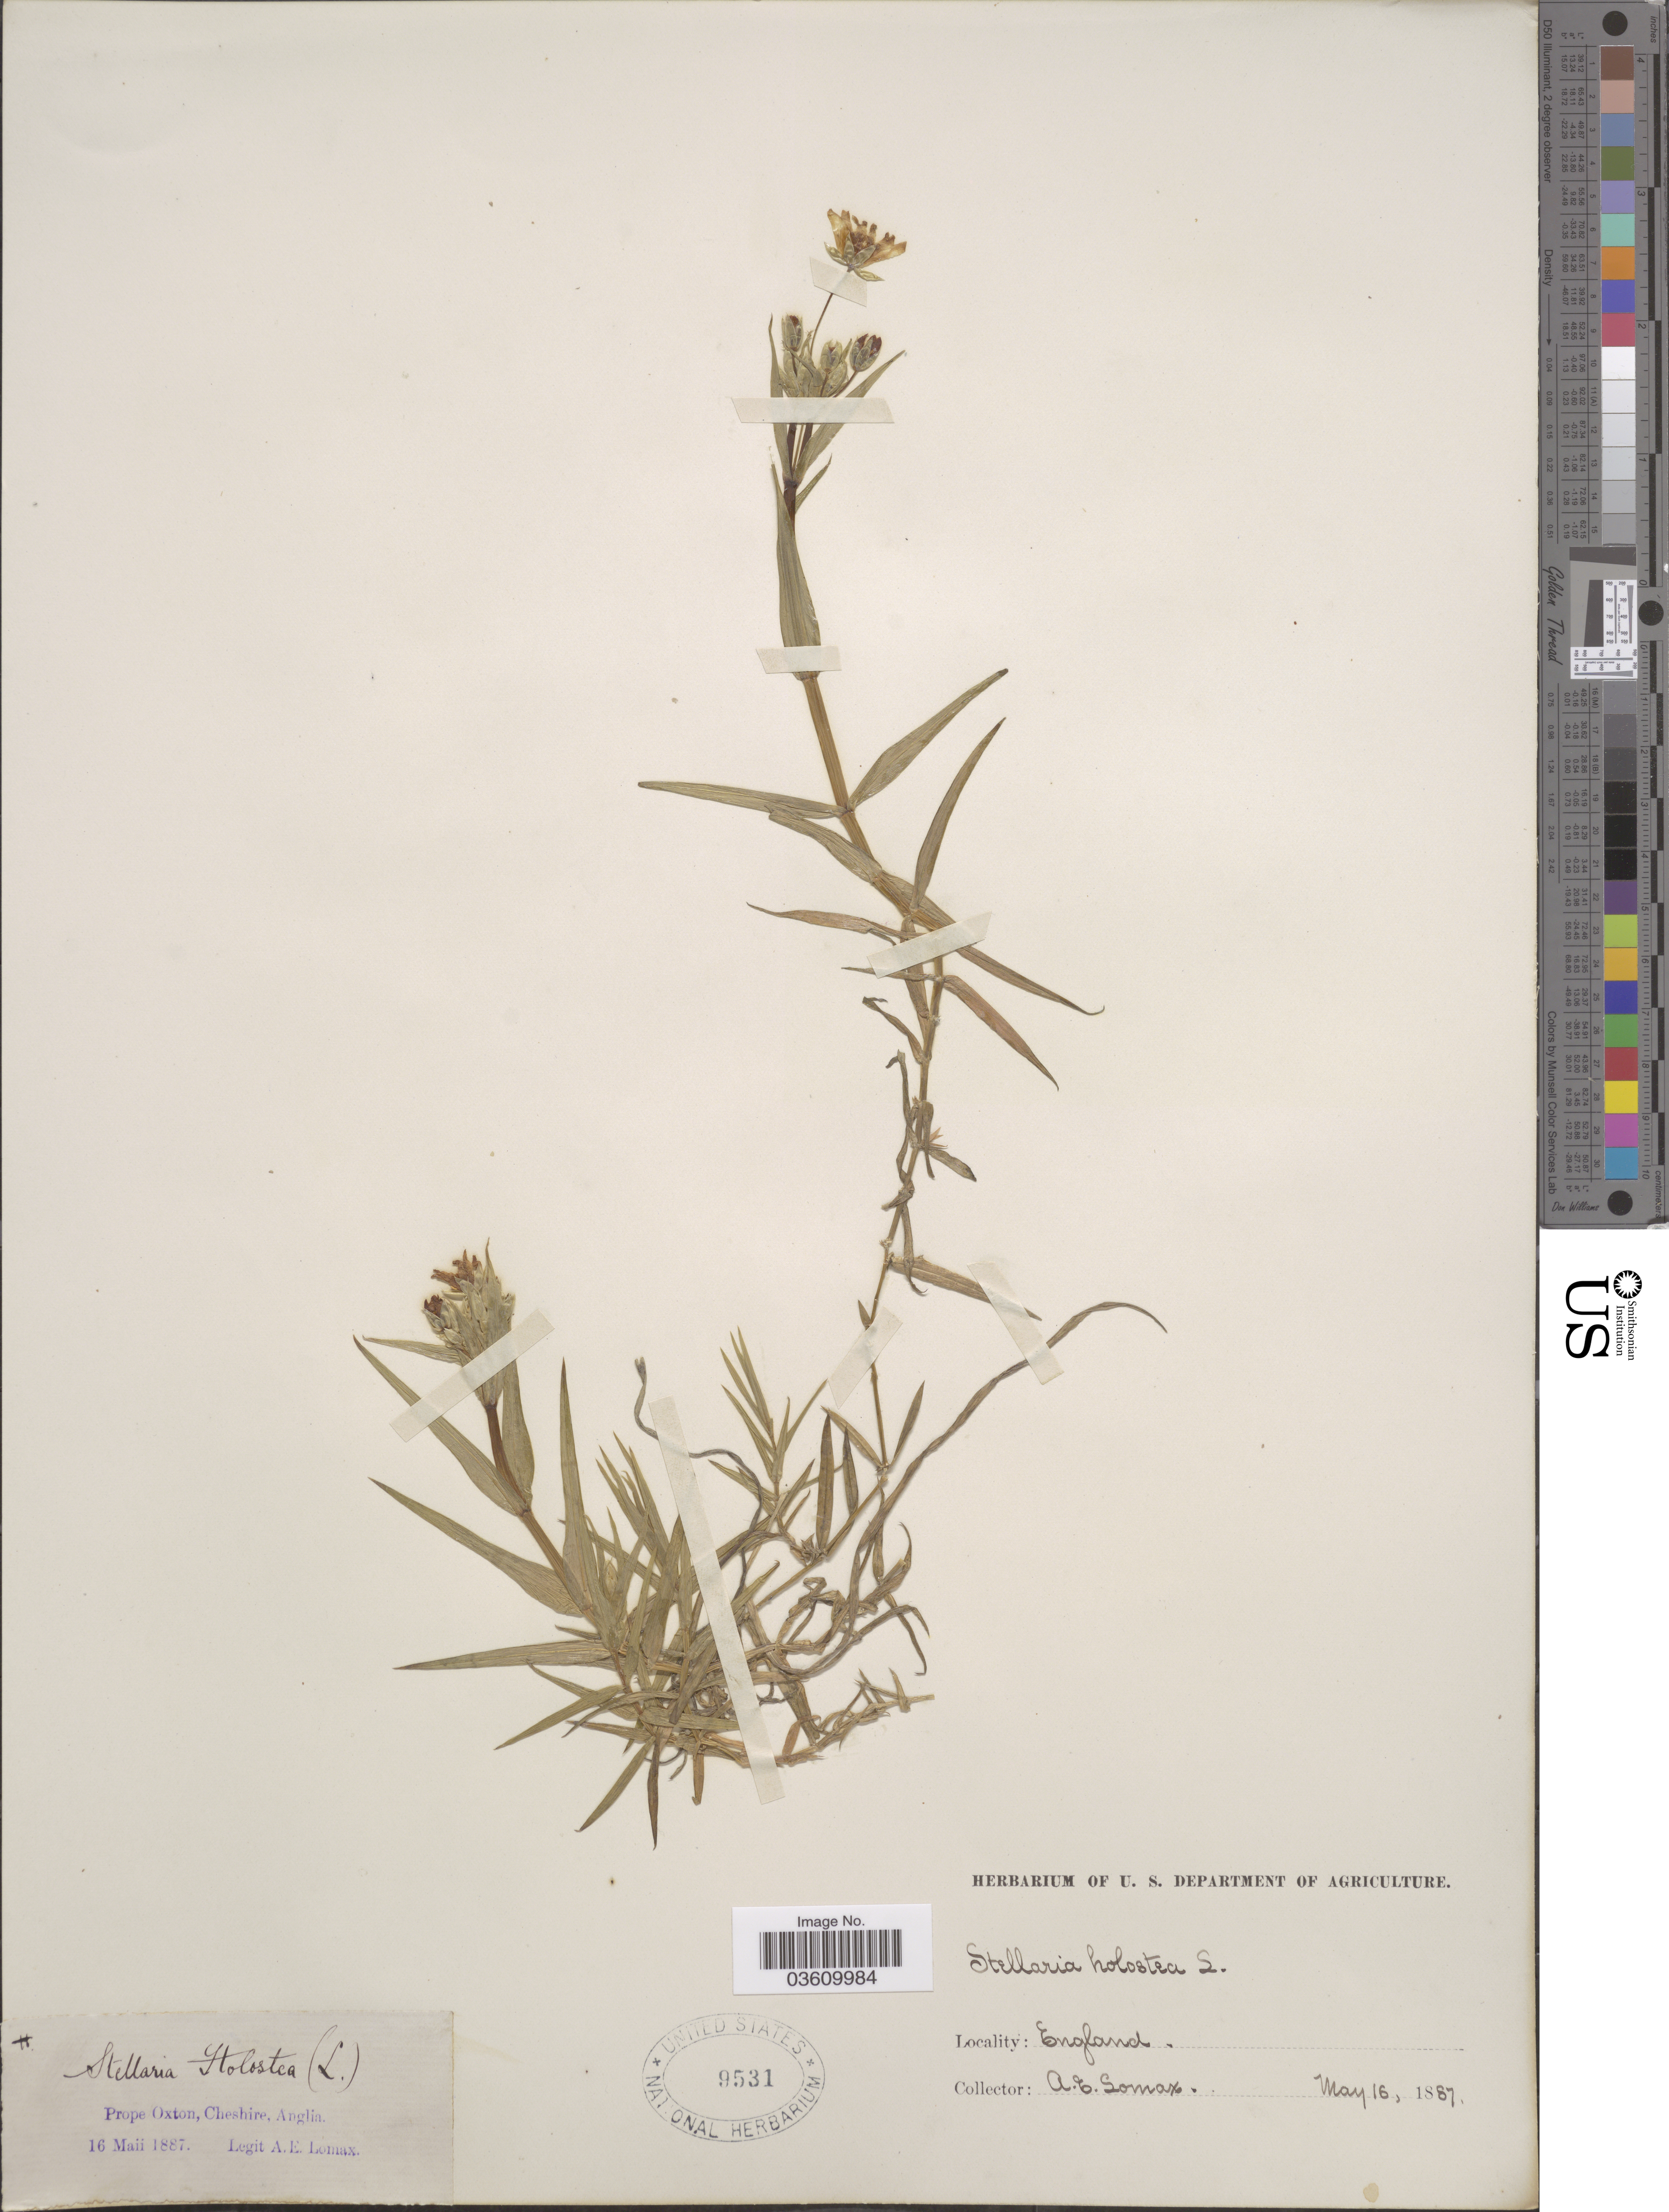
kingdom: Plantae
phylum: Tracheophyta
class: Magnoliopsida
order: Caryophyllales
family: Caryophyllaceae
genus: Rabelera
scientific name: Rabelera holostea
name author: (L.) M.T. Sharples & E.A. Tripp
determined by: U.S. National Herbarium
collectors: A. Lomax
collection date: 1887-05-16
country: United Kingdom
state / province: England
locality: Prope Oxton, Cheshire, Anglia.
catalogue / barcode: US 9531